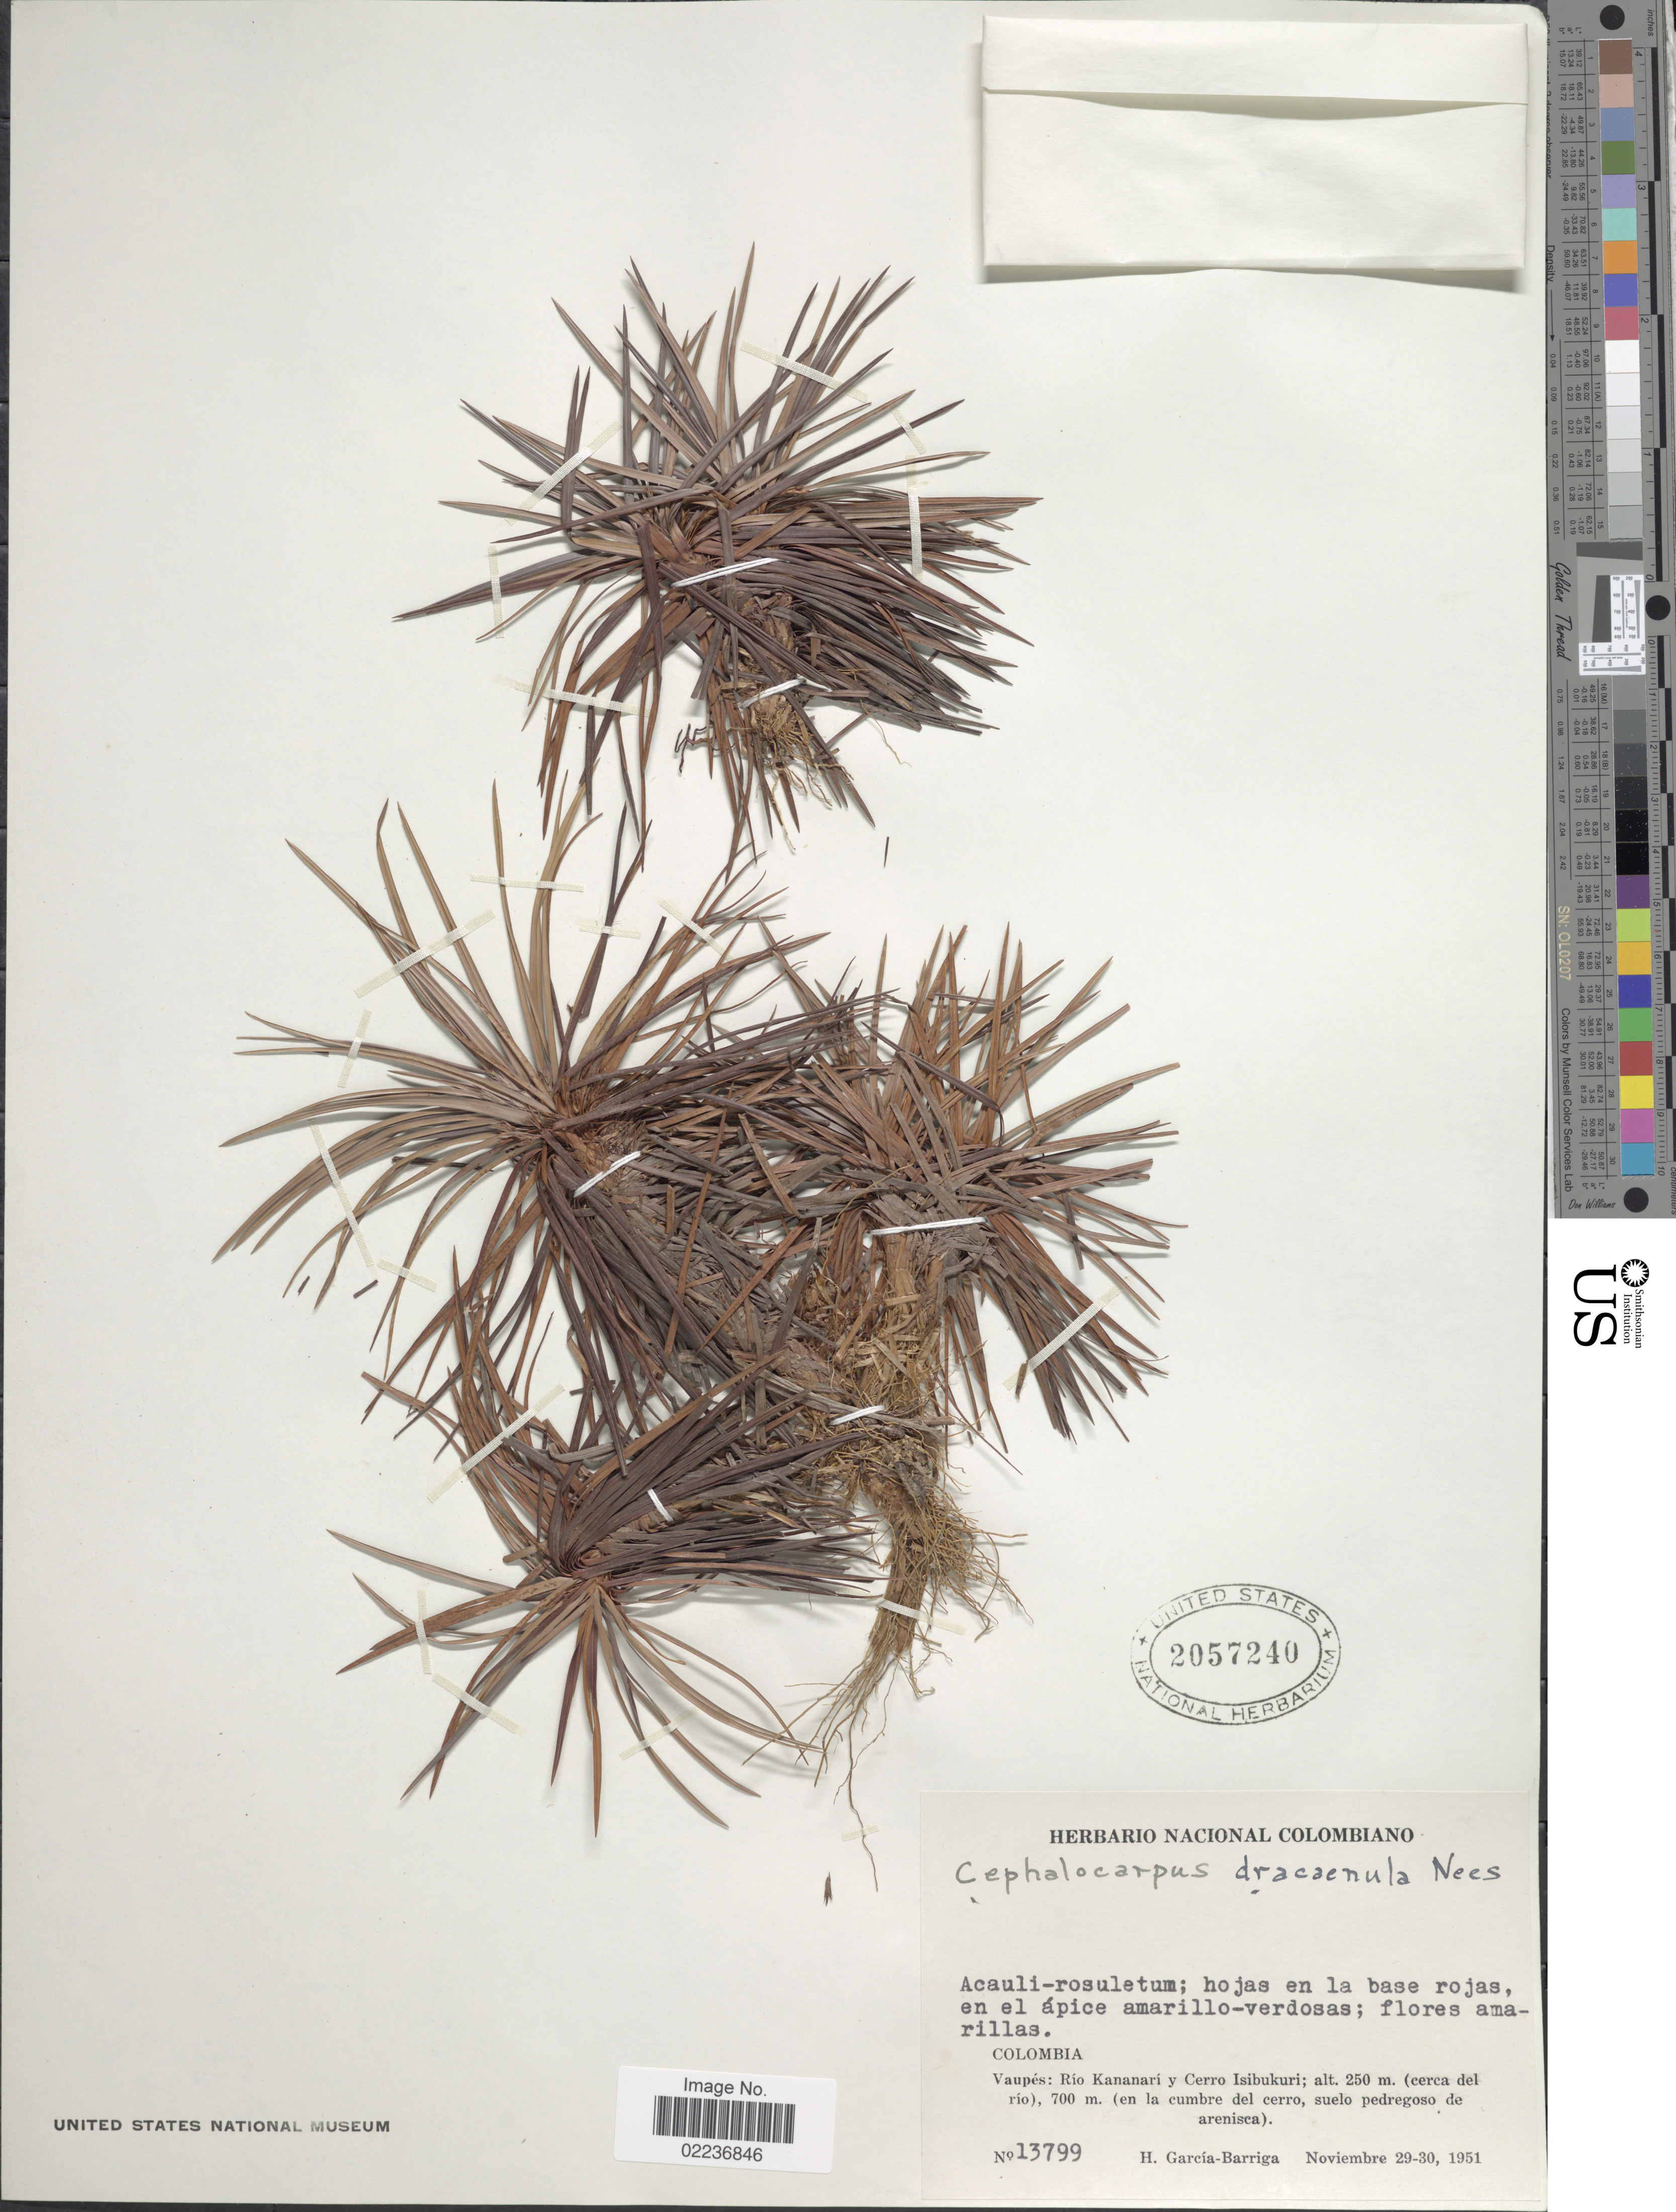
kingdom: Plantae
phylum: Tracheophyta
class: Liliopsida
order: Poales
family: Cyperaceae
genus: Cephalocarpus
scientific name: Cephalocarpus dracaenula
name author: Nees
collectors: H. García Barriga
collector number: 13799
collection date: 1951-11-29/1951-11-30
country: Colombia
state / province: Vaupés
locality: Rio Kananari y Cerro Isibukuri (cerca del rio), (en la cumbre del cerro, suelo pedregoso de arenisca)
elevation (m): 700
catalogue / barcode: US 2057240